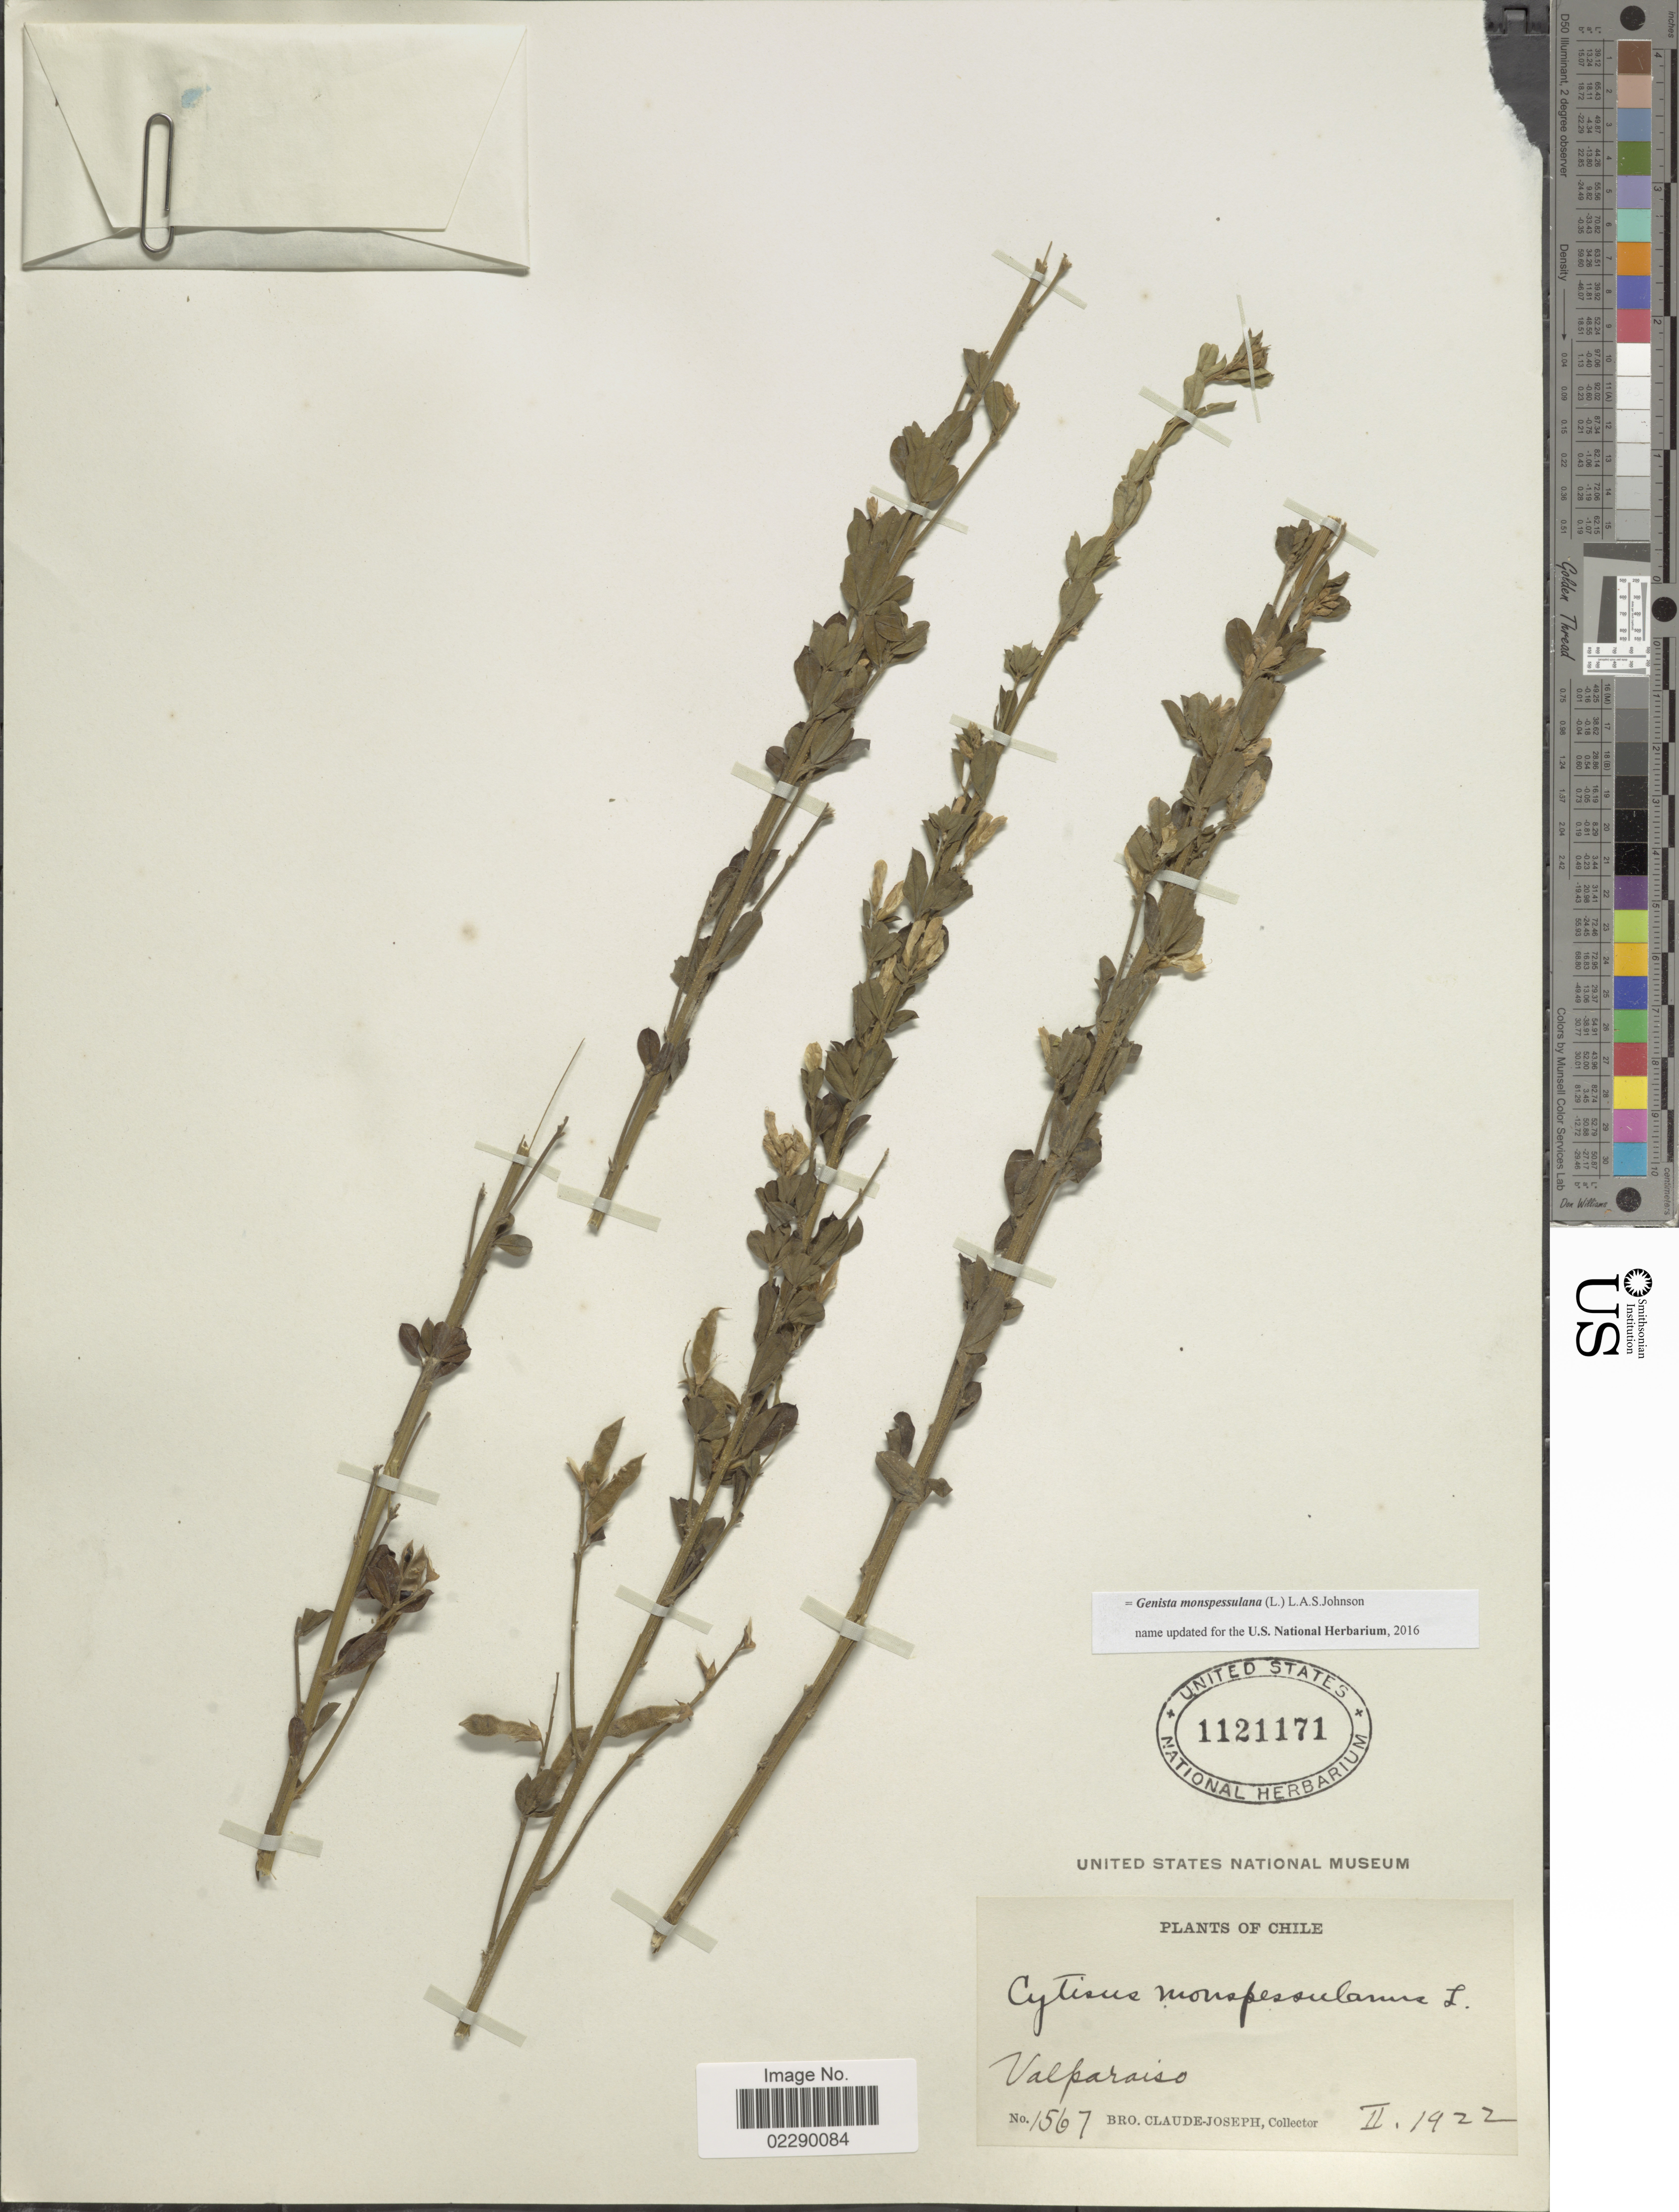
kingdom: Plantae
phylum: Tracheophyta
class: Magnoliopsida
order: Fabales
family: Fabaceae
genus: Genista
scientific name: Genista monspessulana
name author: (L.) L.A.S. Johnson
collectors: Bro. Claude-Joseph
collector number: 1567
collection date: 1922-02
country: Chile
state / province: Valparaíso (V)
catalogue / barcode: US 1121171